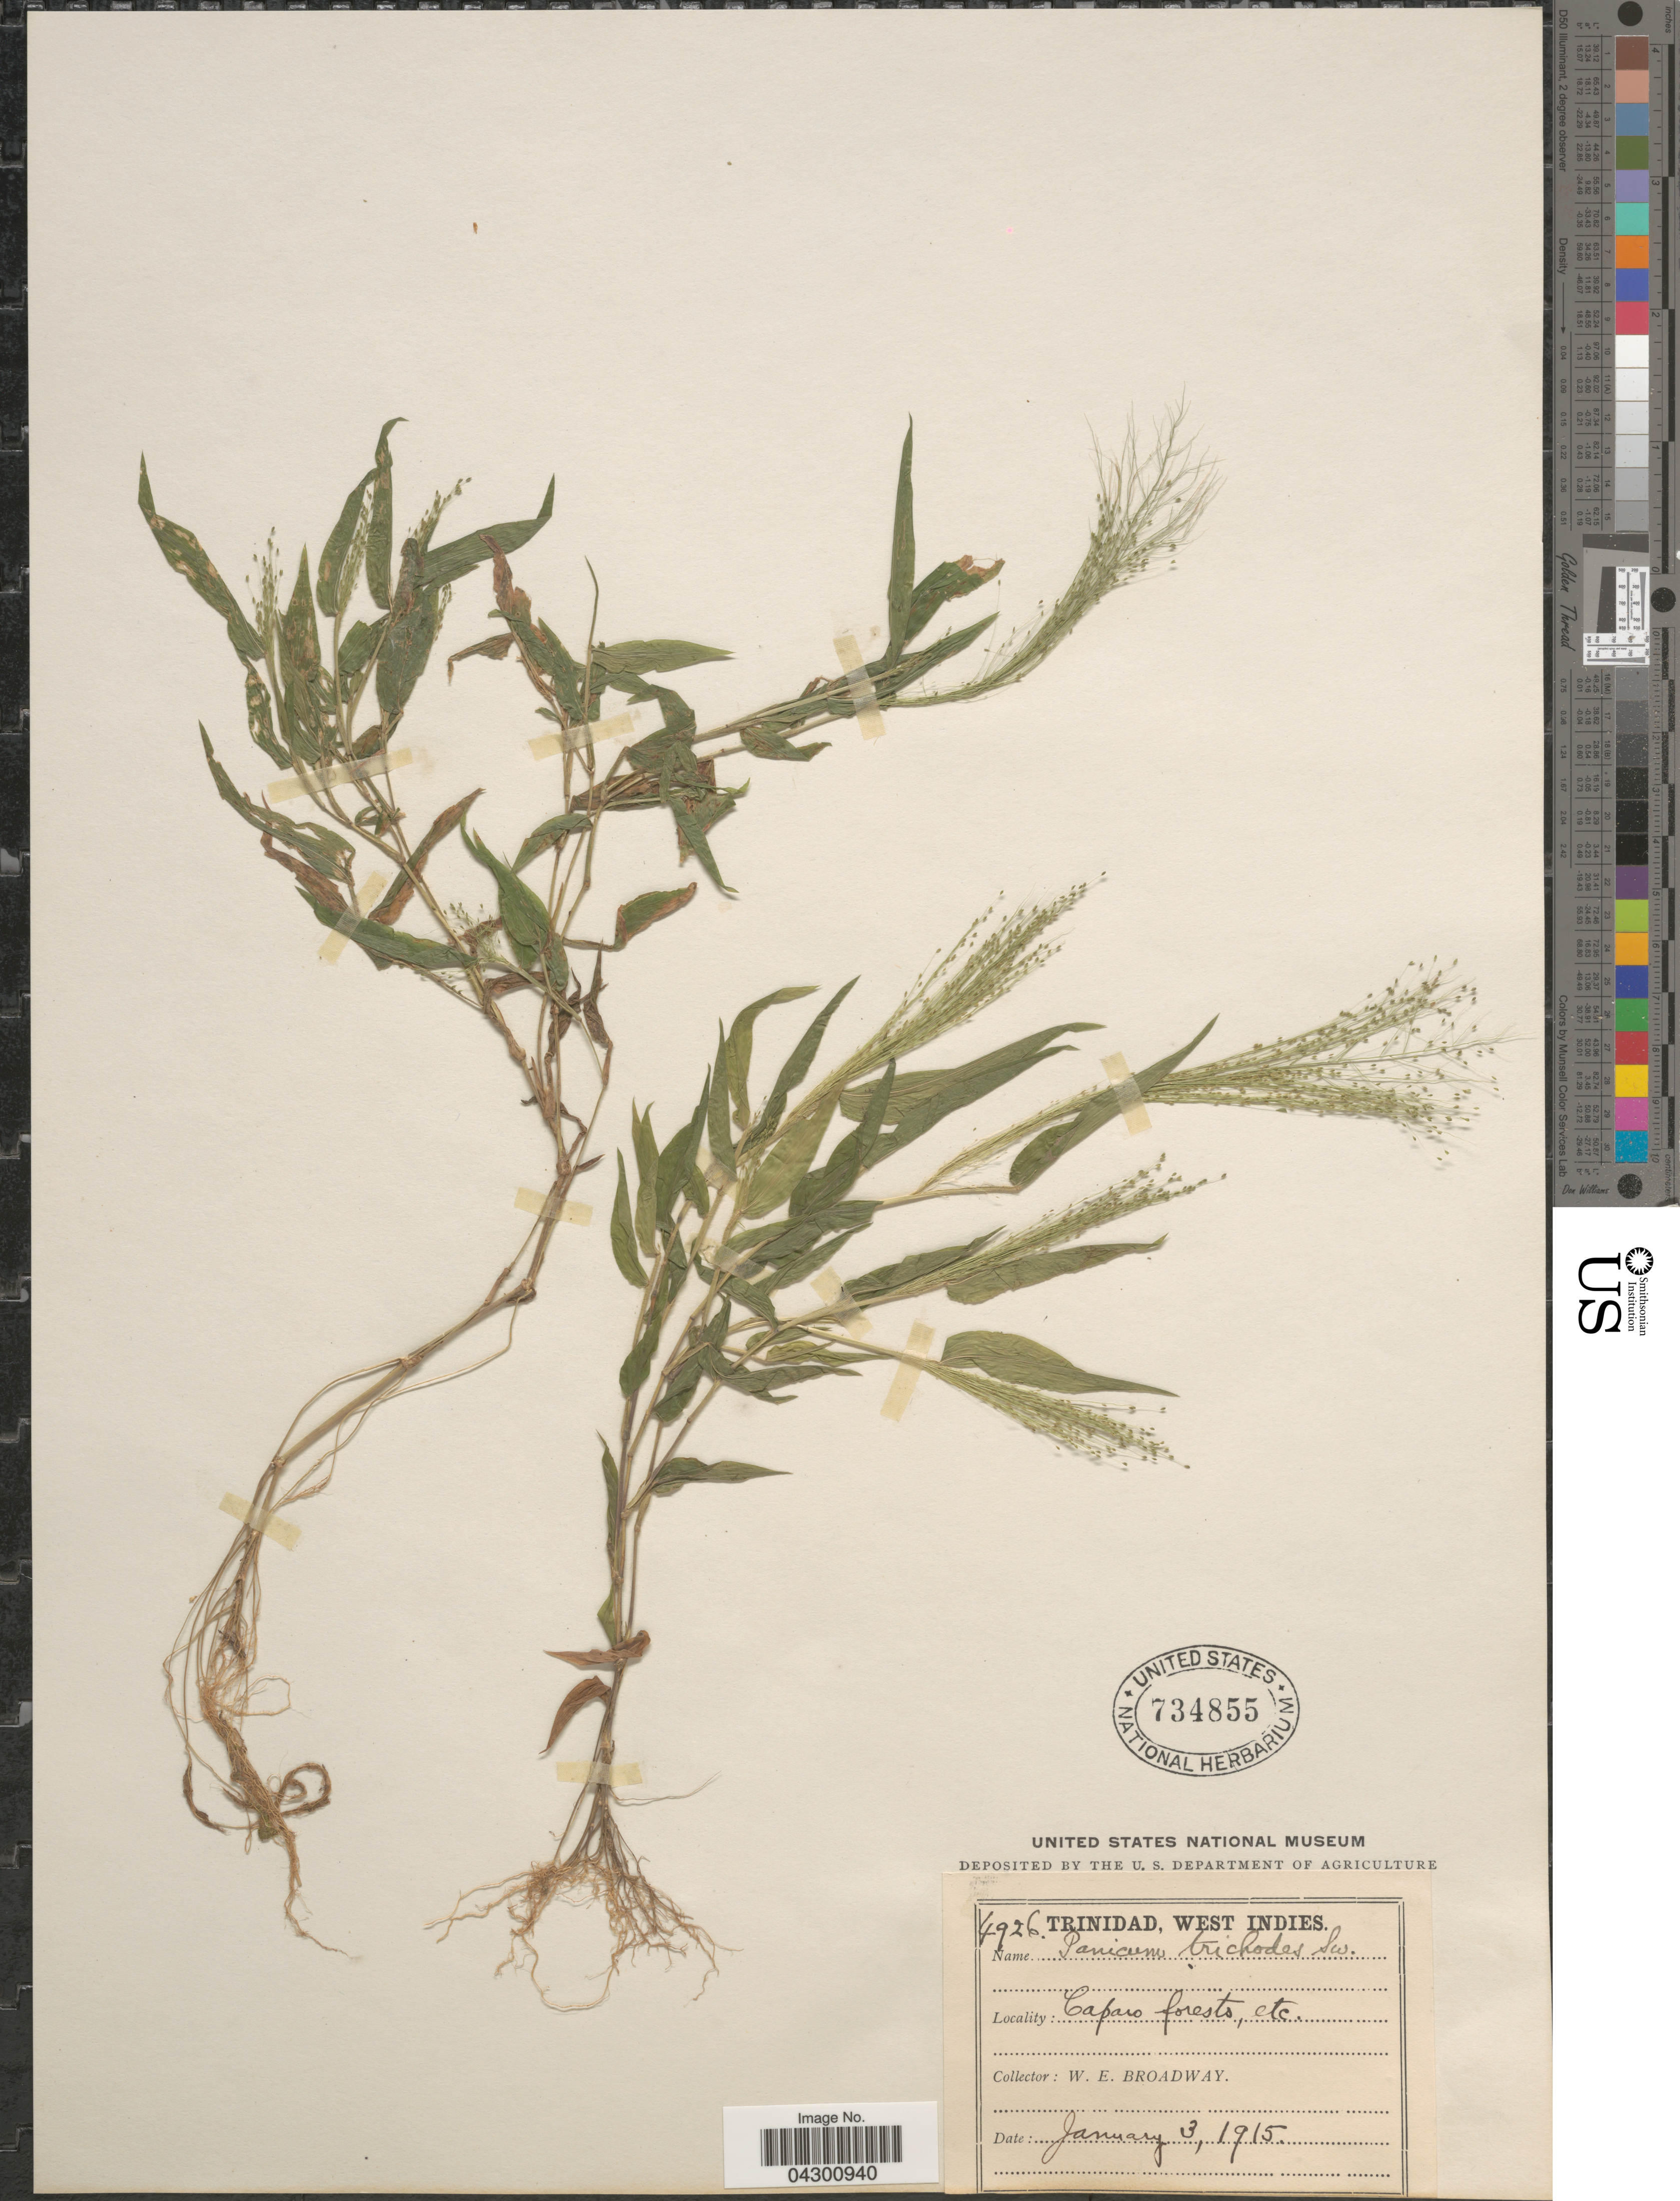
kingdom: Plantae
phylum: Tracheophyta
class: Liliopsida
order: Poales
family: Poaceae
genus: Panicum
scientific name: Panicum trichoides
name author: Sw.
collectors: W. E. Broadway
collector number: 4926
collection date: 1915-01-03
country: Trinidad and Tobago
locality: Trinidad. Caparo forests, etc.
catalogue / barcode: US 734855